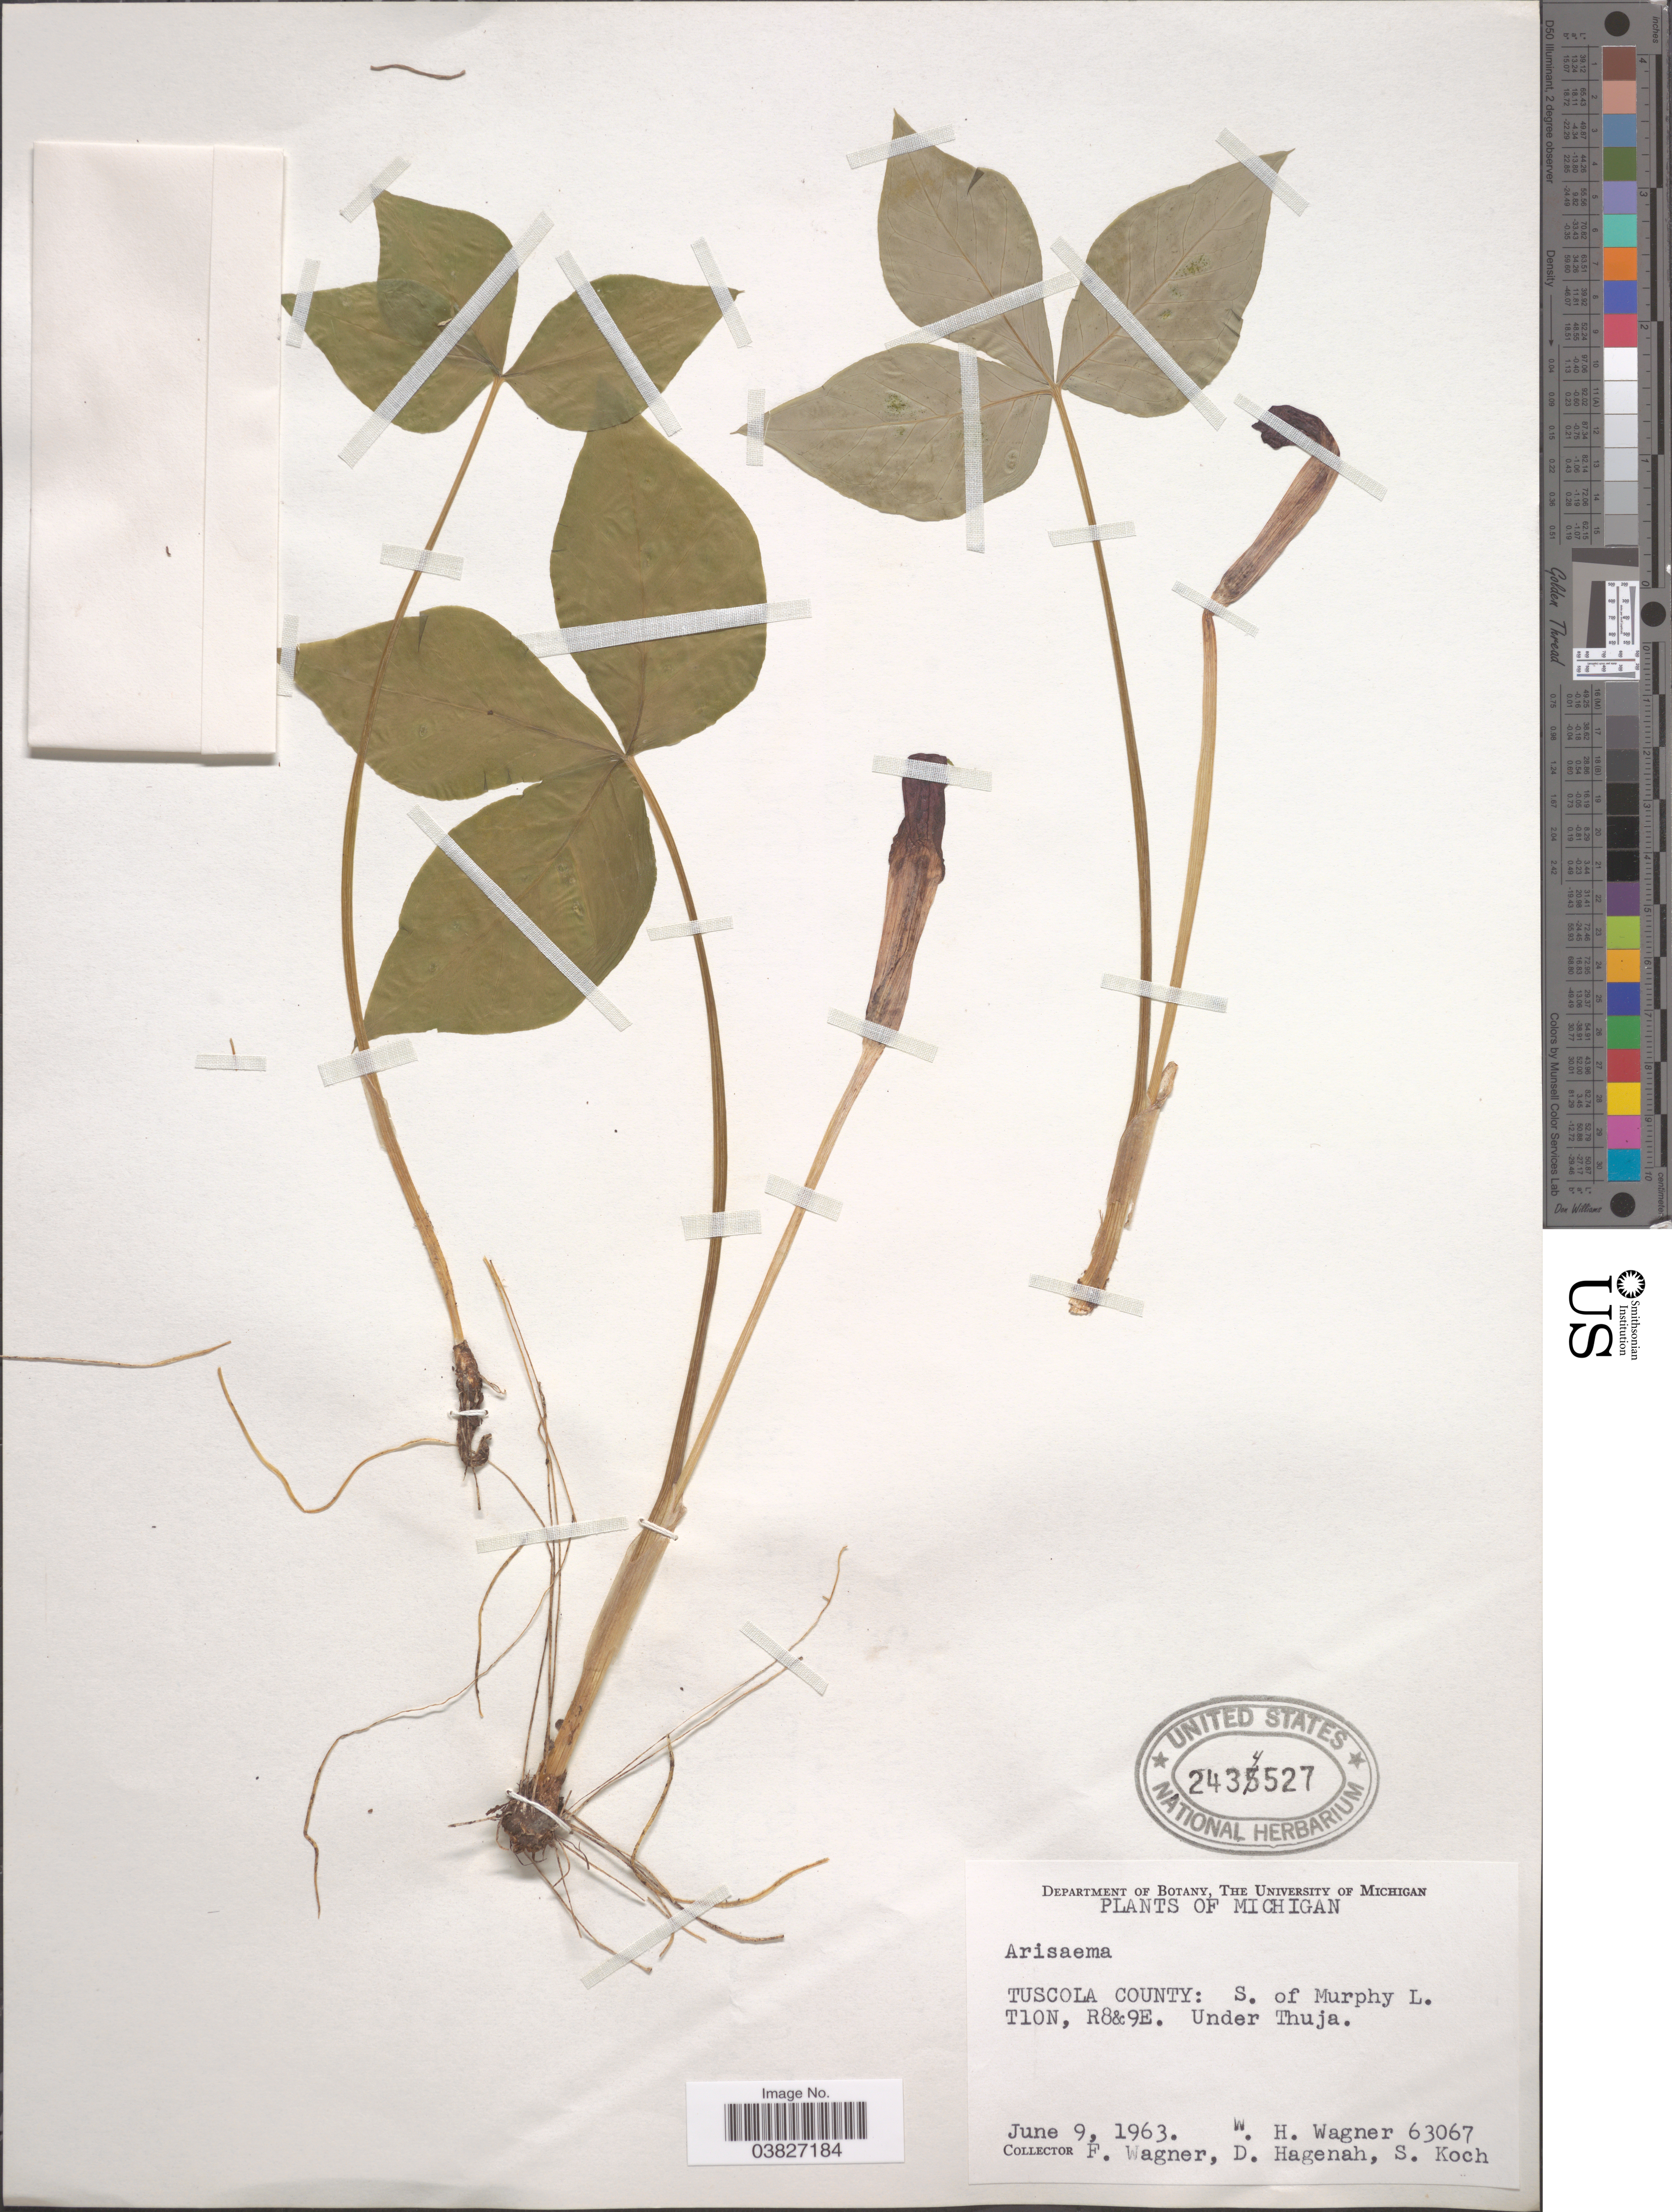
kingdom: Plantae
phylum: Tracheophyta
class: Liliopsida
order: Alismatales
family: Araceae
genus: Arisaema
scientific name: Arisaema sp.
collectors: W. H. Wagner, F. Wagner, D. Hagenah & S. Koch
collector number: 63067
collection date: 1963-06-09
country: United States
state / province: Michigan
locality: Tuscola County: S. of Murphy L. T10N, R8&9E. Under Thuja.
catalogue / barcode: US 2434527